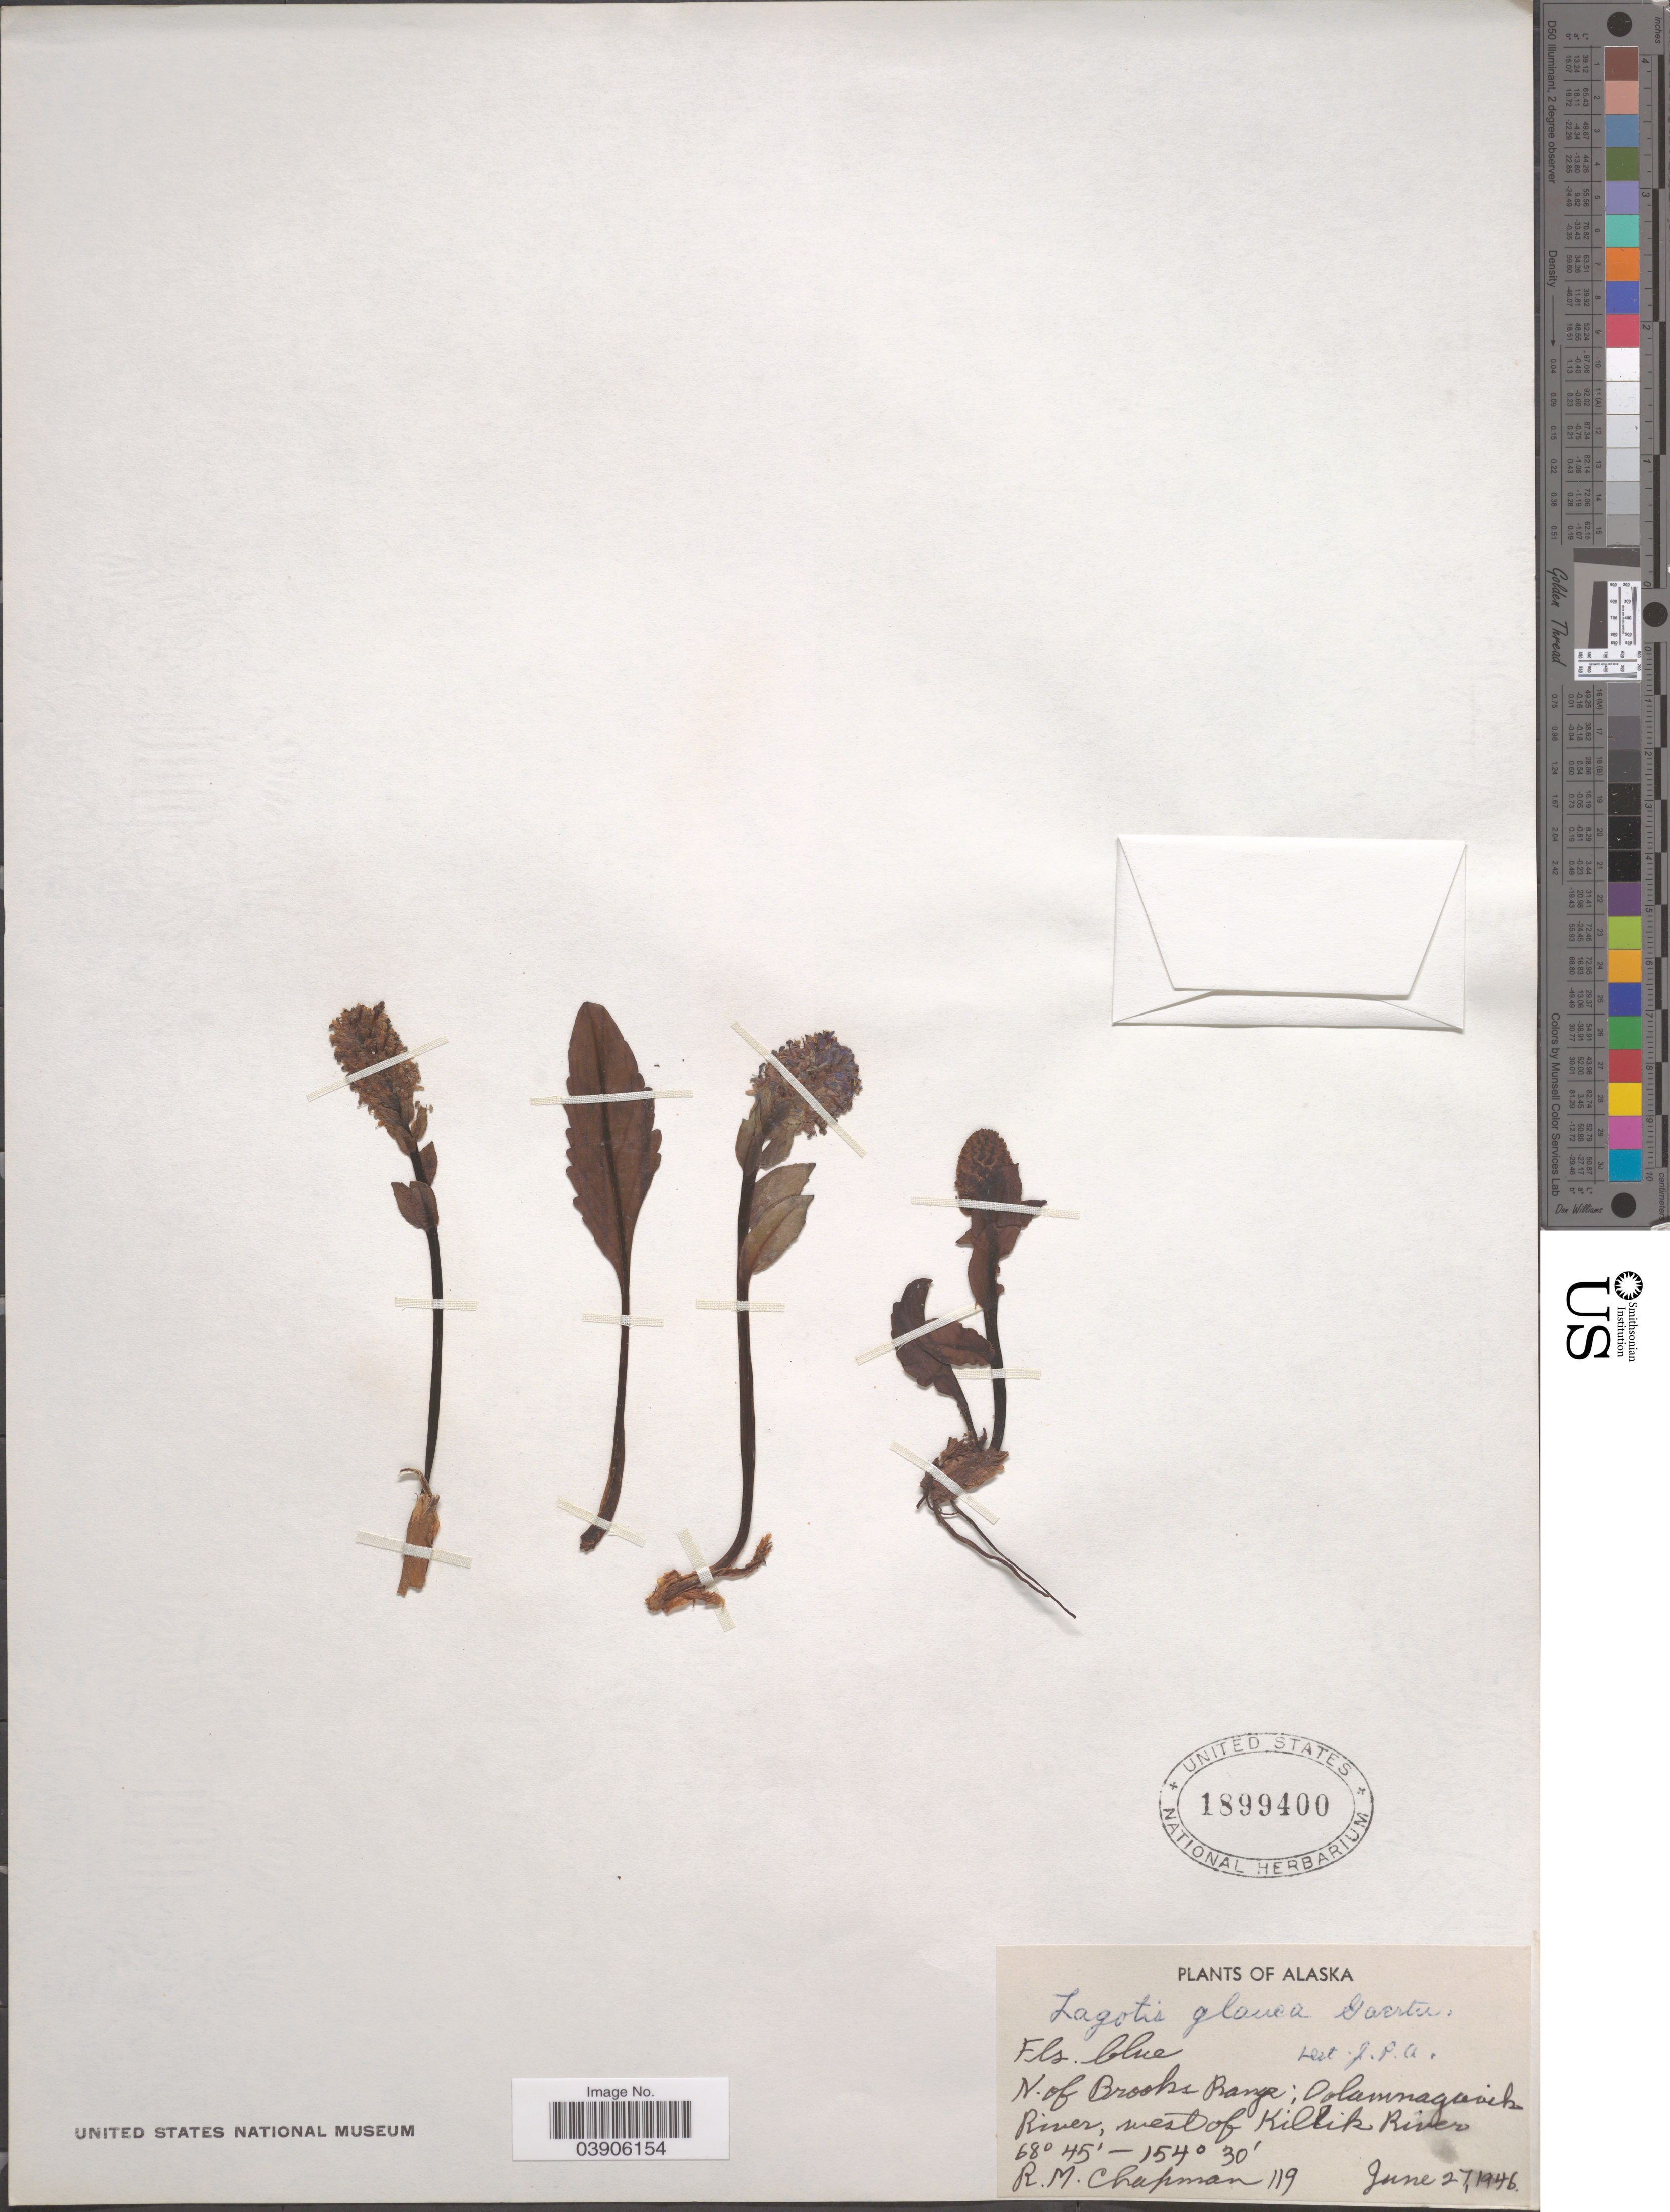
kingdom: Plantae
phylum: Tracheophyta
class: Magnoliopsida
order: Lamiales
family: Plantaginaceae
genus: Lagotis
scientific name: Lagotis glauca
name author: Gaertn.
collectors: R. M. Chapman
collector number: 119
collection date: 1946-06-27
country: United States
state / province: Alaska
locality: N. of Brooks Range; Oolamnagavik River, west of Killik River.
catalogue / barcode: US 1899400